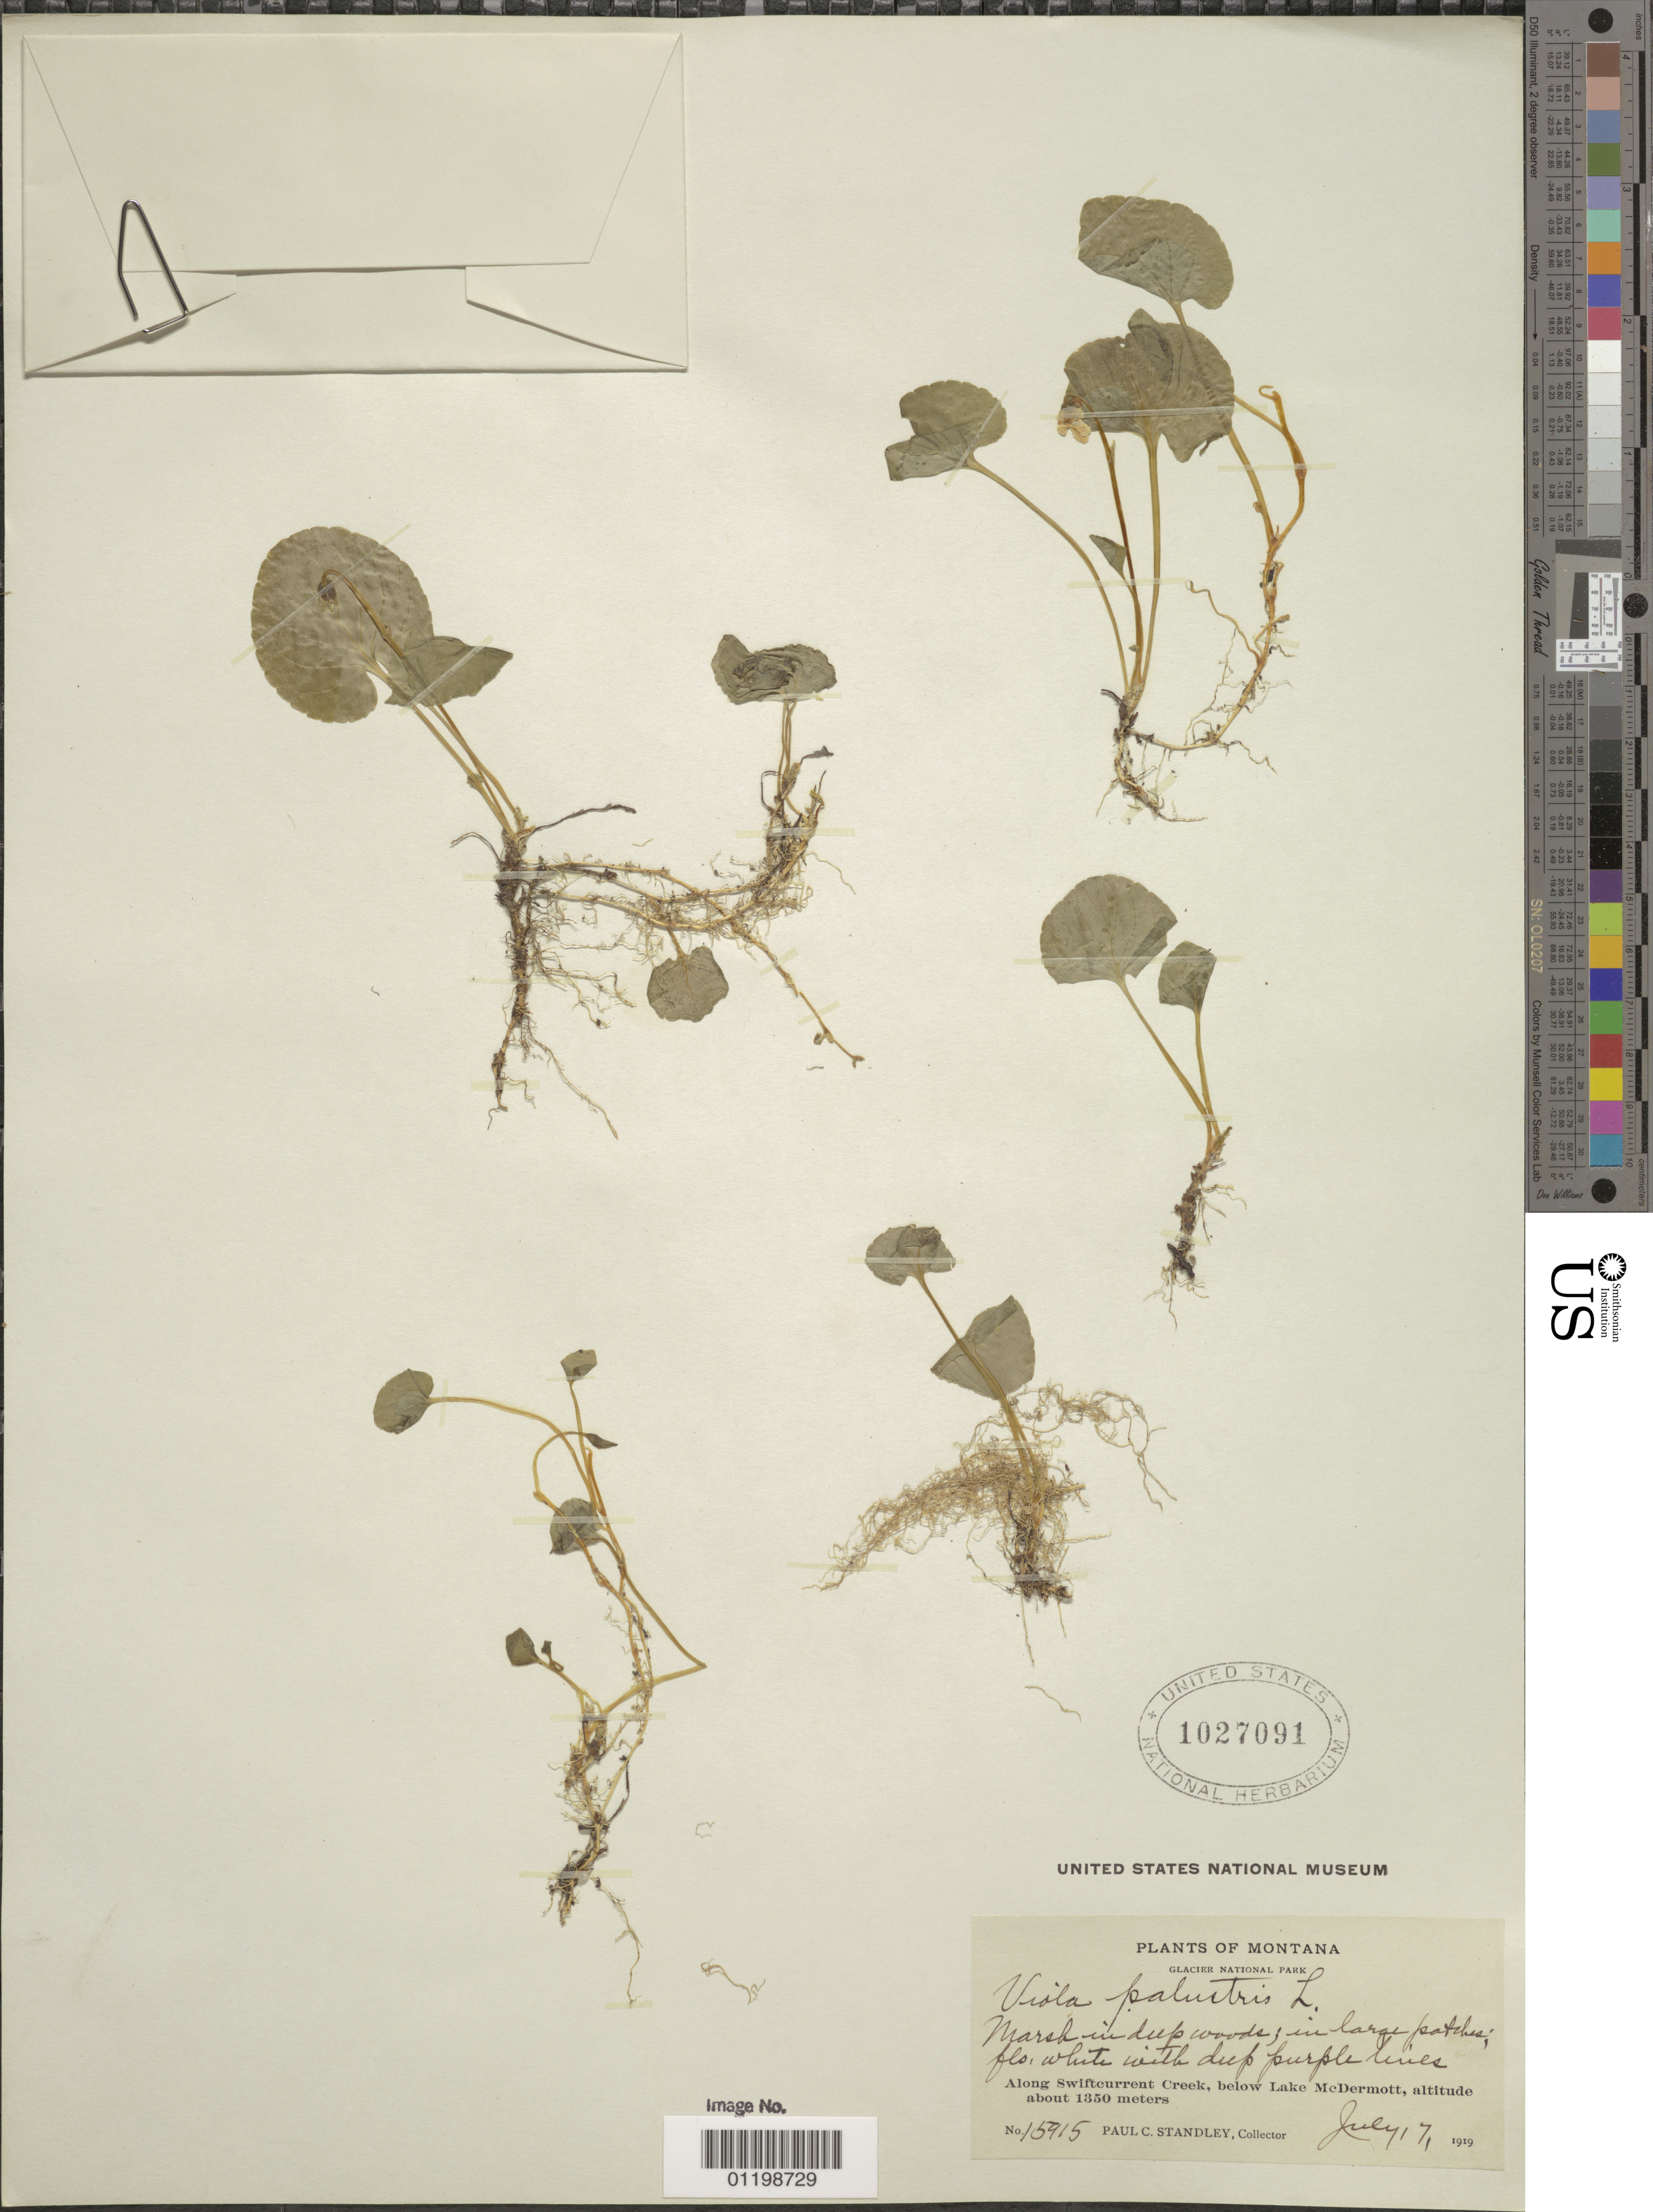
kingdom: Plantae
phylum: Tracheophyta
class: Magnoliopsida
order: Malpighiales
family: Violaceae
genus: Viola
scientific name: Viola palustris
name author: L.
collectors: P. C. Standley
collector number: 15915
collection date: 1919-07-17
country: United States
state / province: Montana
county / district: Glacier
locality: Glacier National Park, along Swiftcurrent Creek, below Lake McDermott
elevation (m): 1350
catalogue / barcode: US 1027091